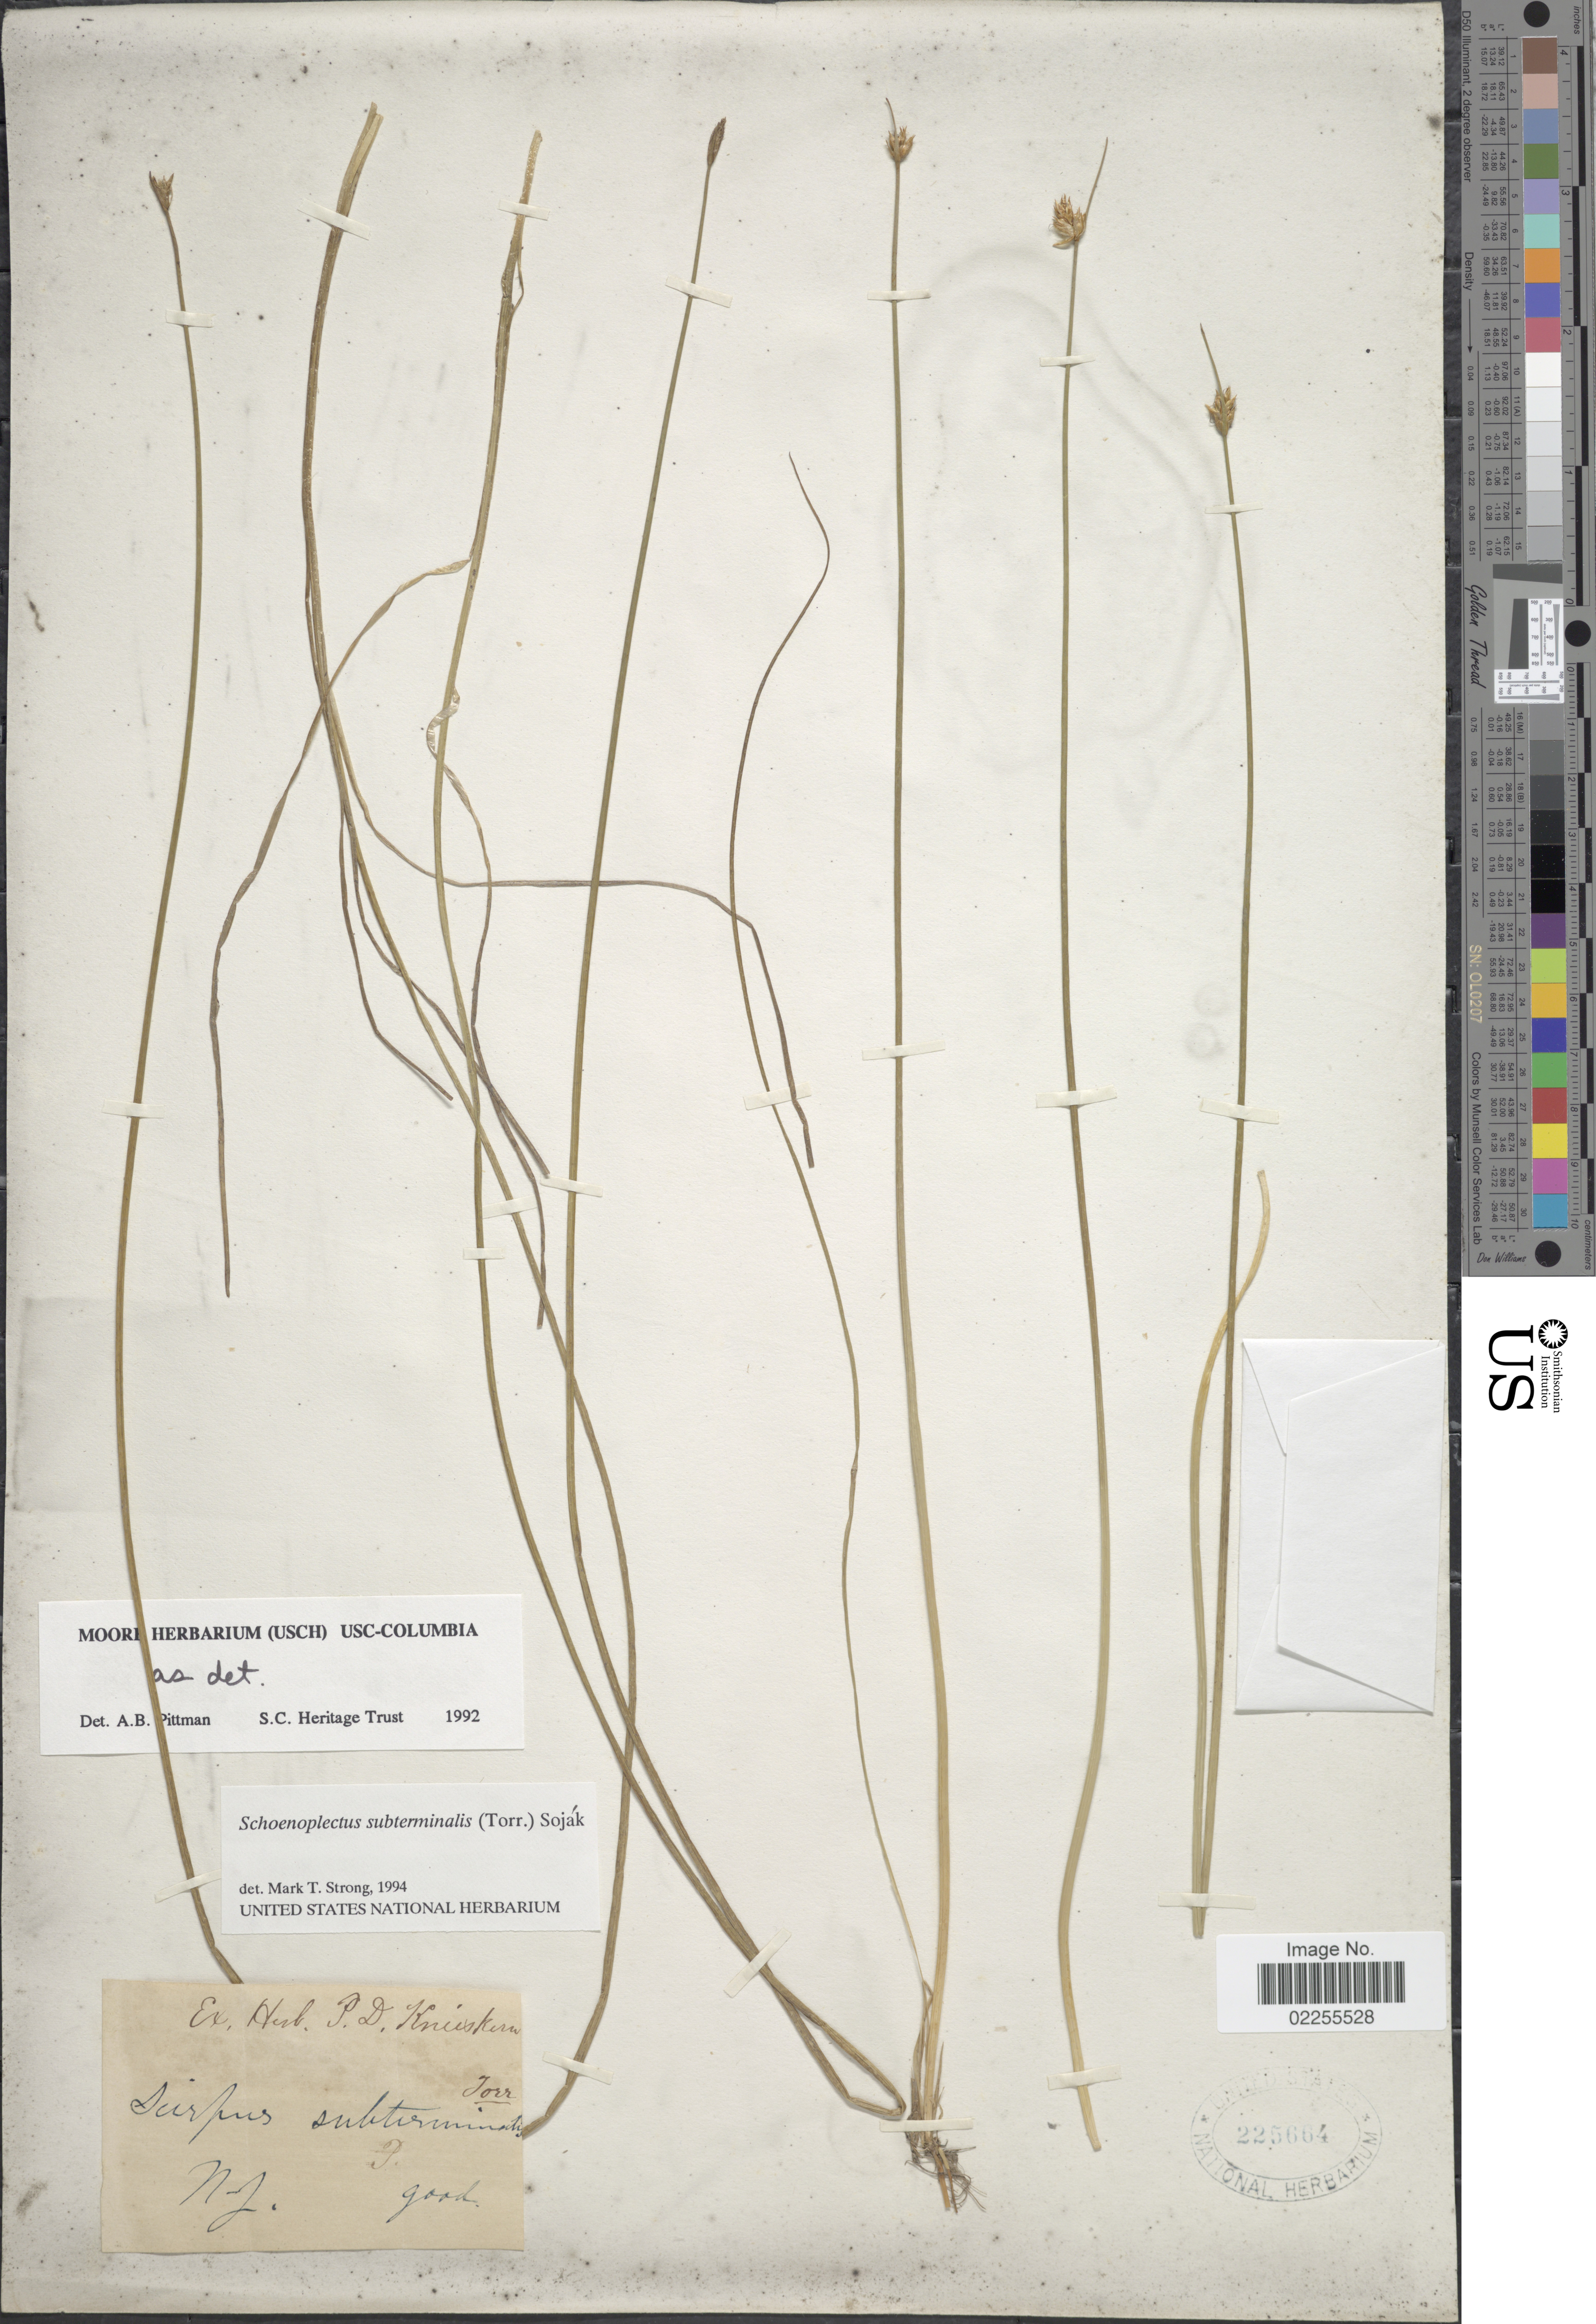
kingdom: Plantae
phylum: Tracheophyta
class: Liliopsida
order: Poales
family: Cyperaceae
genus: Schoenoplectus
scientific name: Schoenoplectus subterminalis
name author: (Torr.) Soják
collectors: Ex herb. P. D. Knieskern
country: United States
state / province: New Jersey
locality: P. good. [unsure placement]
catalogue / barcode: US 225664